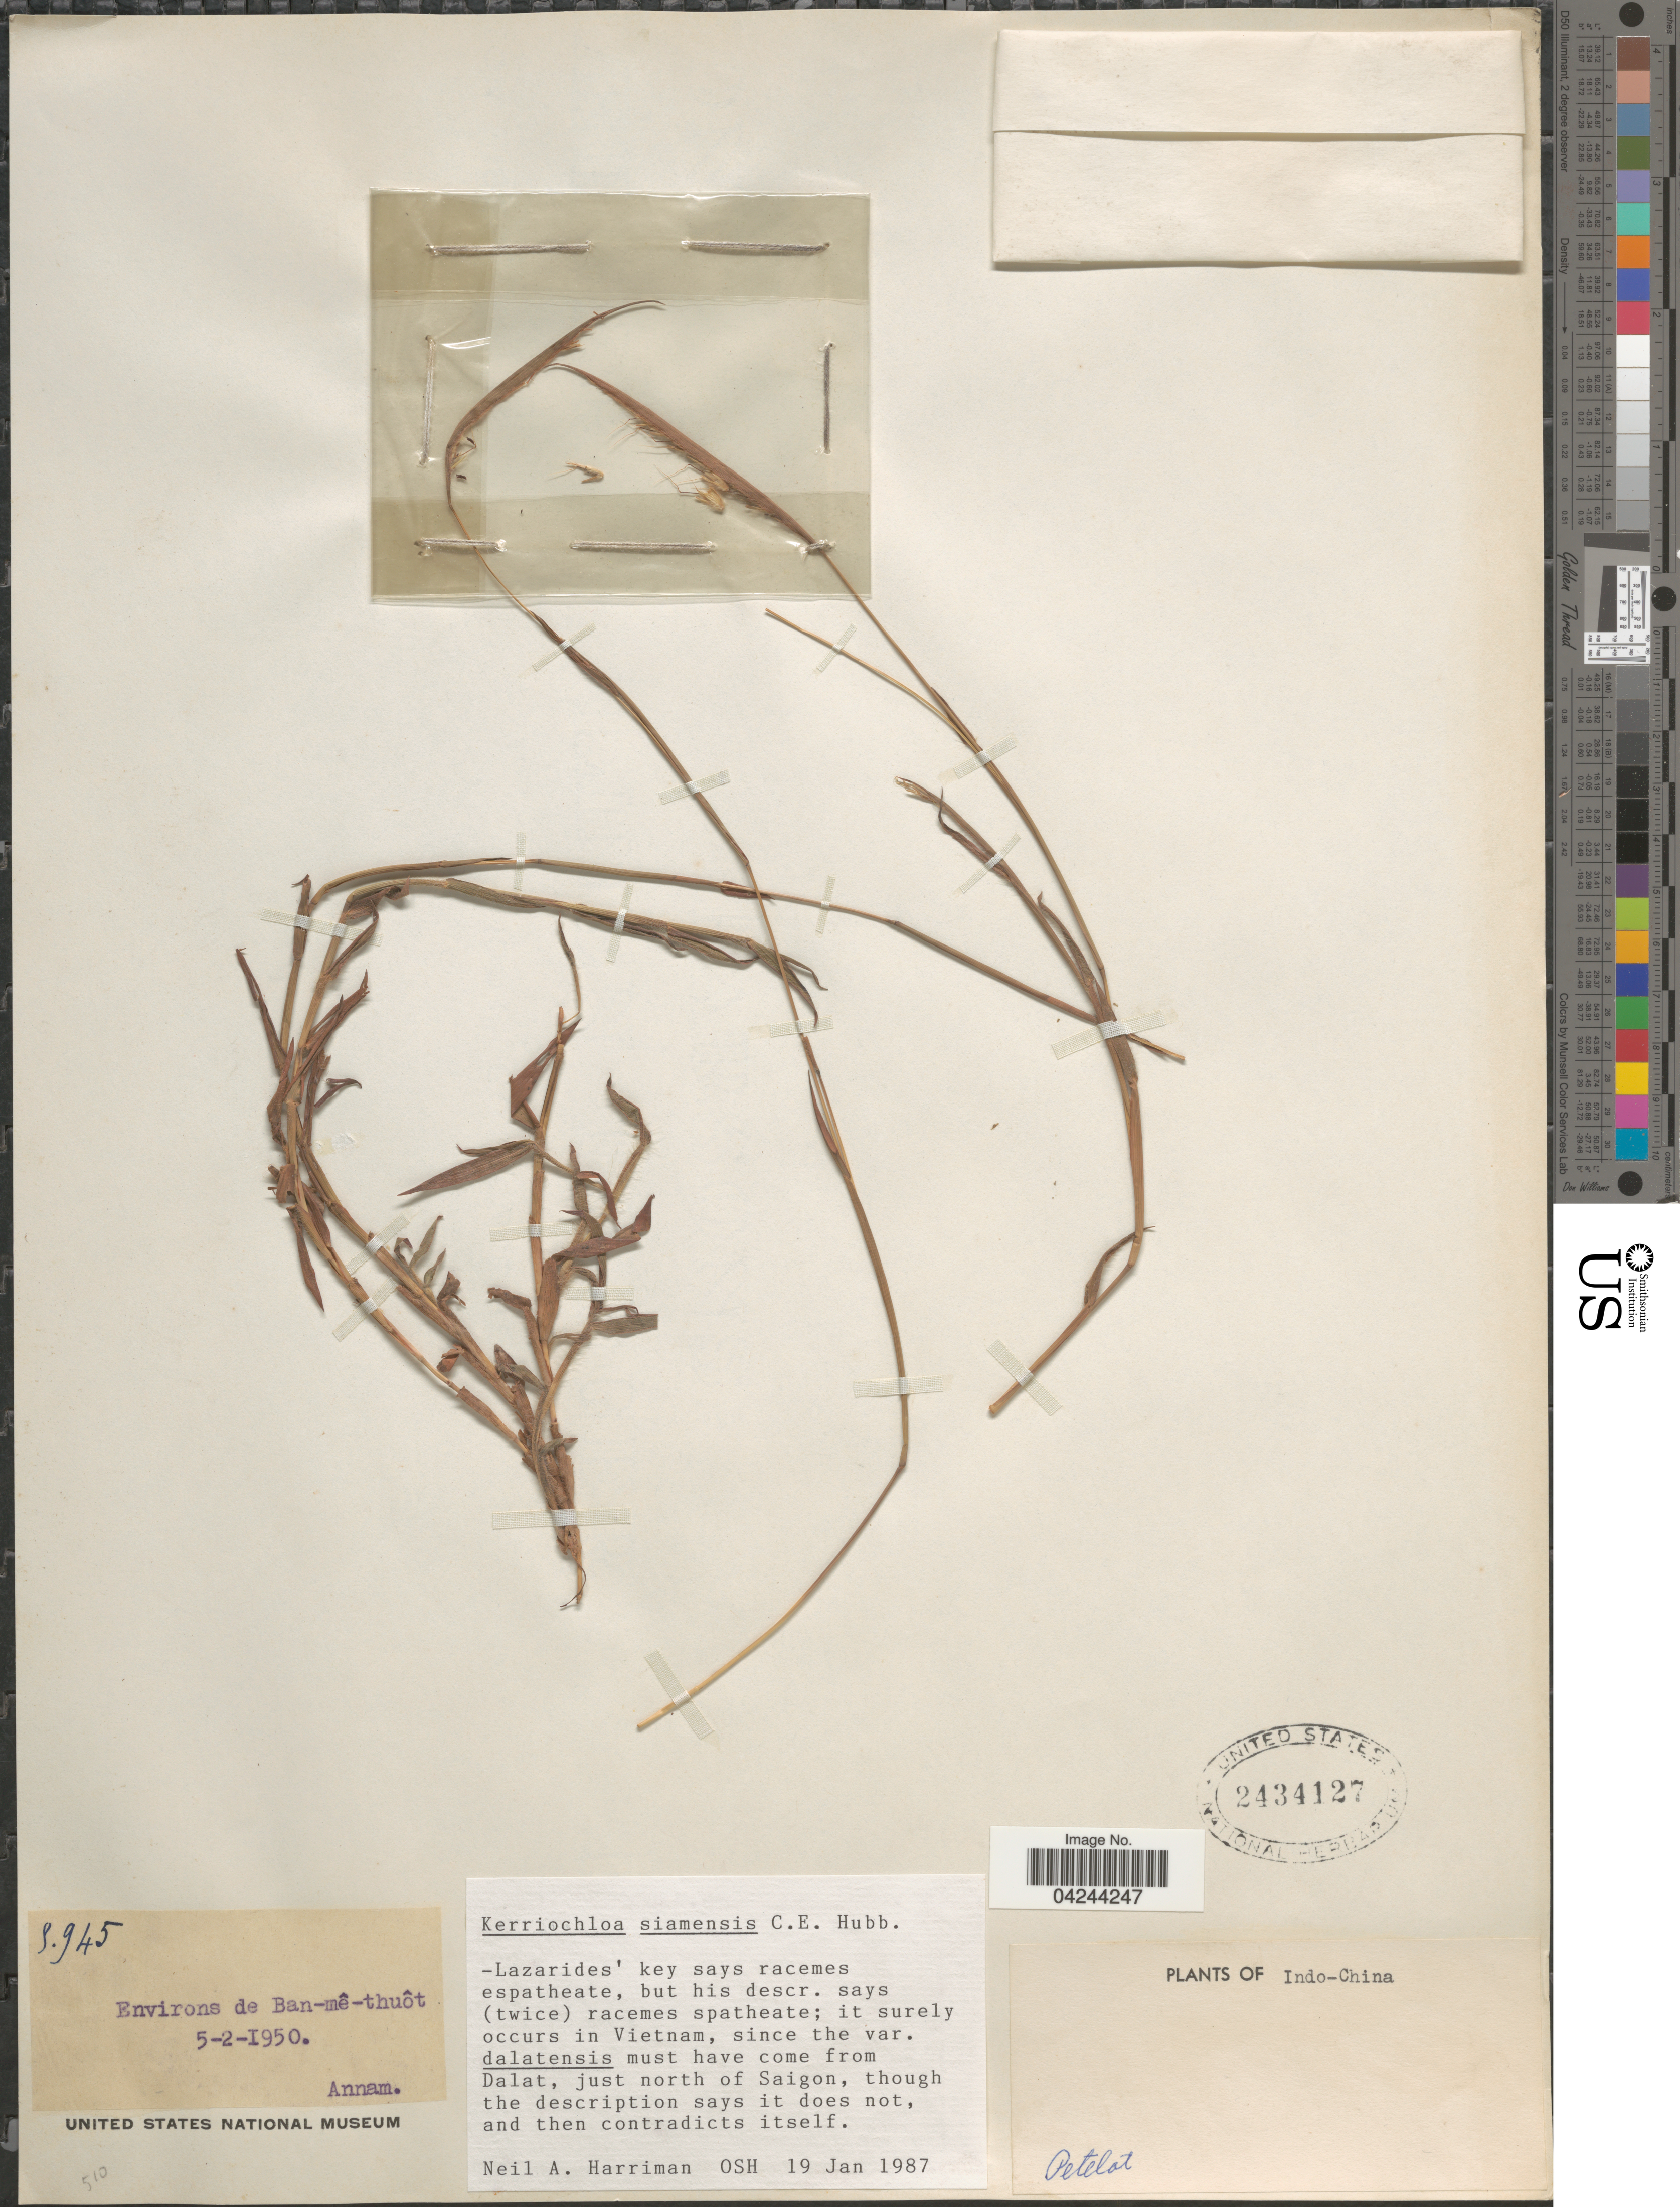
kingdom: Plantae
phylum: Tracheophyta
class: Liliopsida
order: Poales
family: Poaceae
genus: Kerriochloa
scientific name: Kerriochloa siamensis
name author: C. E. Hubb.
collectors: Pételot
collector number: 3945*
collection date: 1950-02-05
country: Vietnam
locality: Environs de Ban-mê-thuôt. Indo-China.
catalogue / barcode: US 2434127